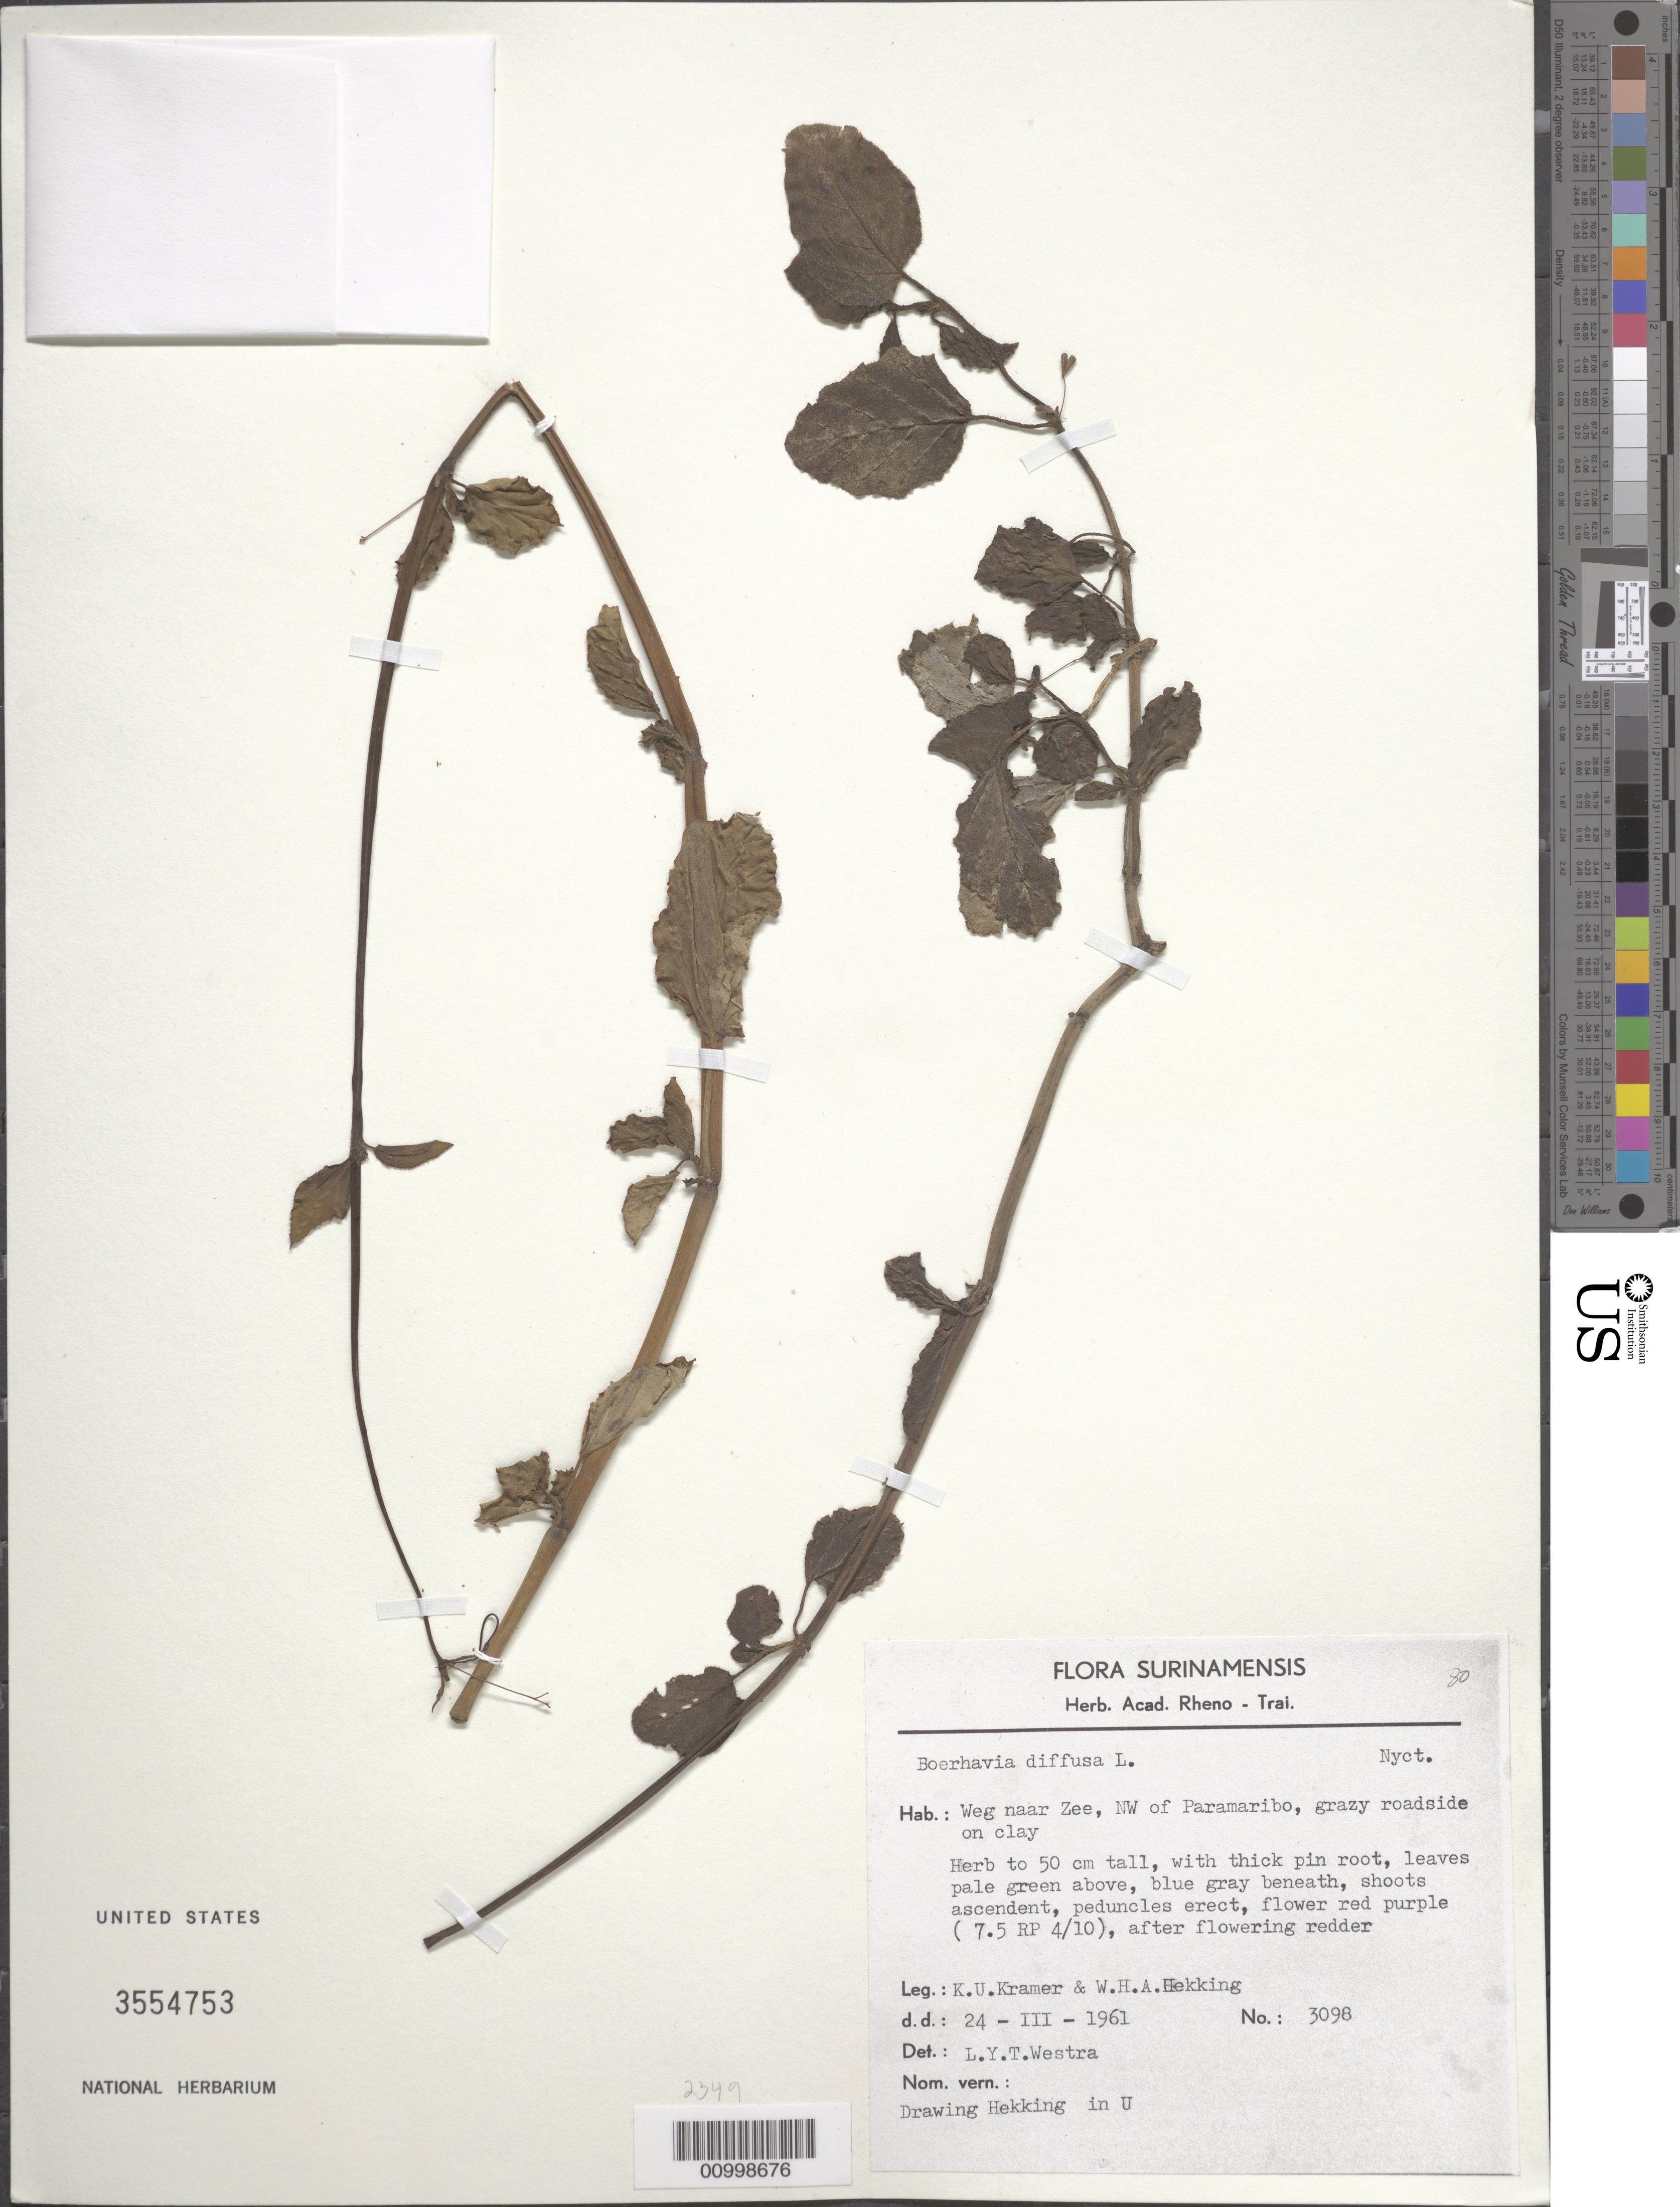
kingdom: Plantae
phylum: Tracheophyta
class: Magnoliopsida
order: Caryophyllales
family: Nyctaginaceae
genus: Boerhavia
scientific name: Boerhavia diffusa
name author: L.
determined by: DeFilipps, R. A.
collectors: K. U. Kramer & W. H. A. Hekking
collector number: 3098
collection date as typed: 24-Mar-61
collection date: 1961-03-24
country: Suriname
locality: Paramaribo, "Weg naar Zee"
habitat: Grazy roadside, on clay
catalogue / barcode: US 3554753